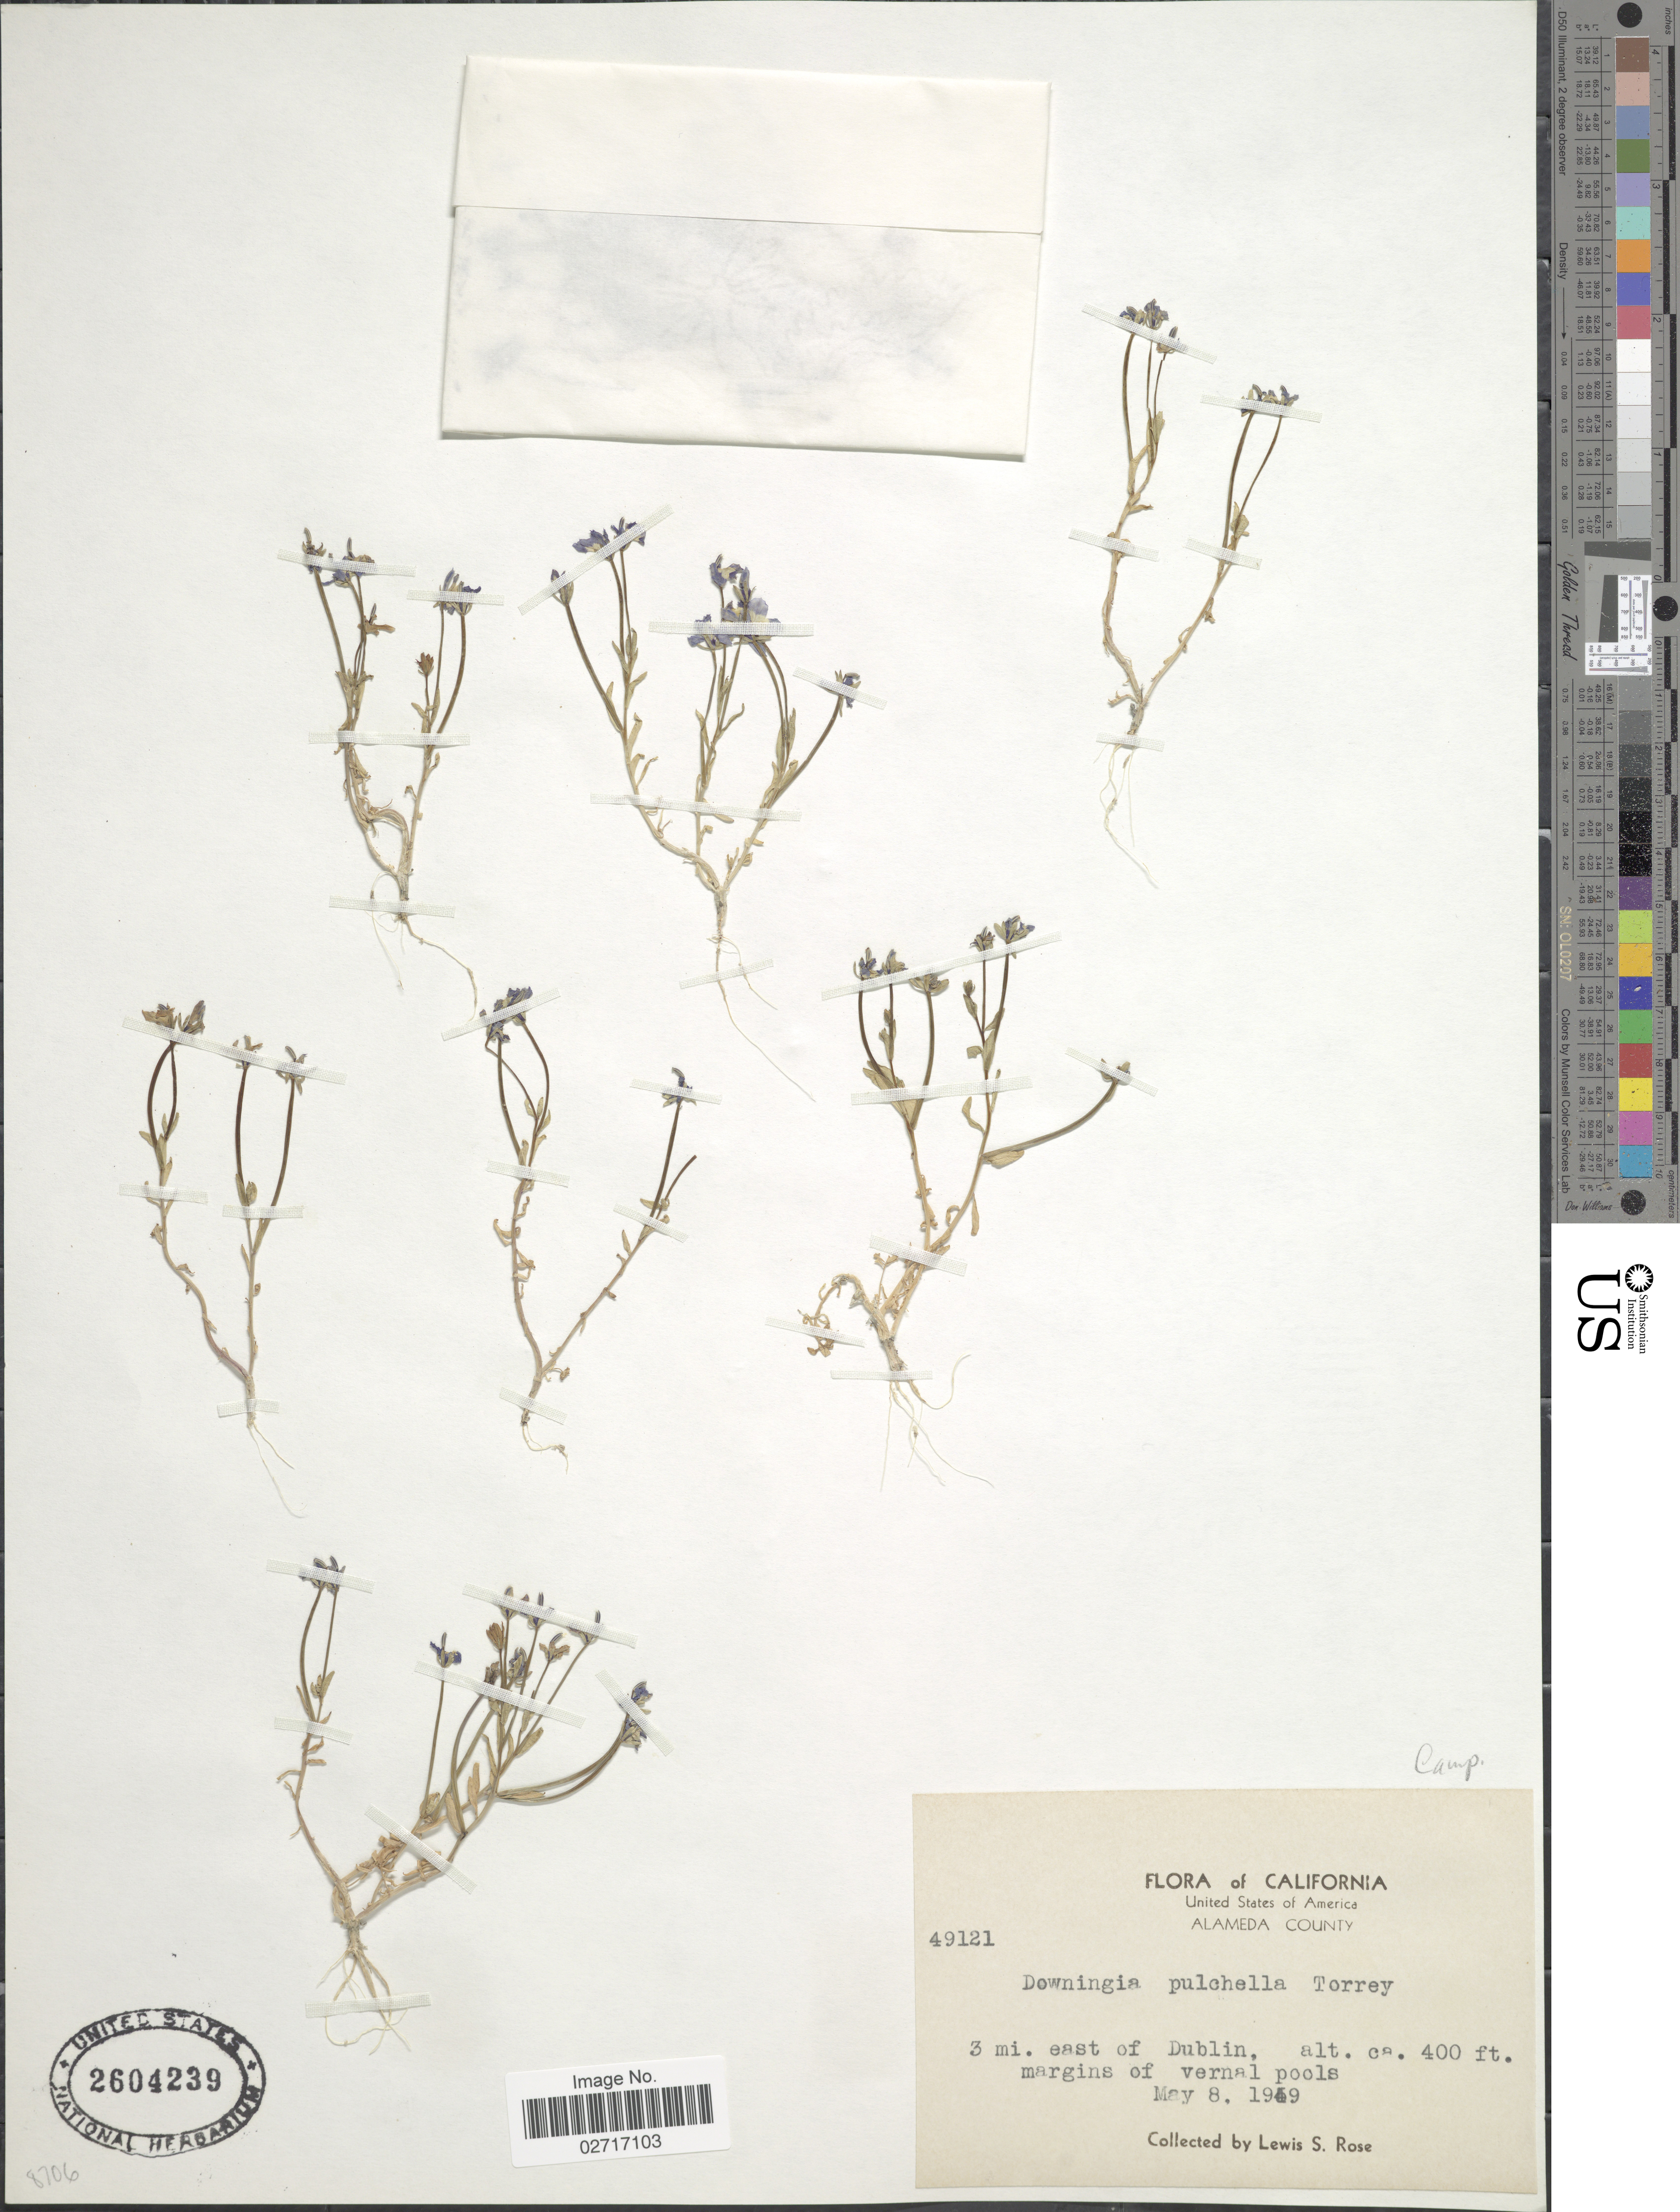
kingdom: Plantae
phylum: Tracheophyta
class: Magnoliopsida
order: Asterales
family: Campanulaceae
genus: Downingia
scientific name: Downingia pulchella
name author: (Lindl.) Torr.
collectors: L. S. Rose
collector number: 49121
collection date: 1949-05-08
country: United States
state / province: California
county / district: Alameda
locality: Alameda County. 3 mi. east of Dublin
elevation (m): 122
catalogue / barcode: US 2604239